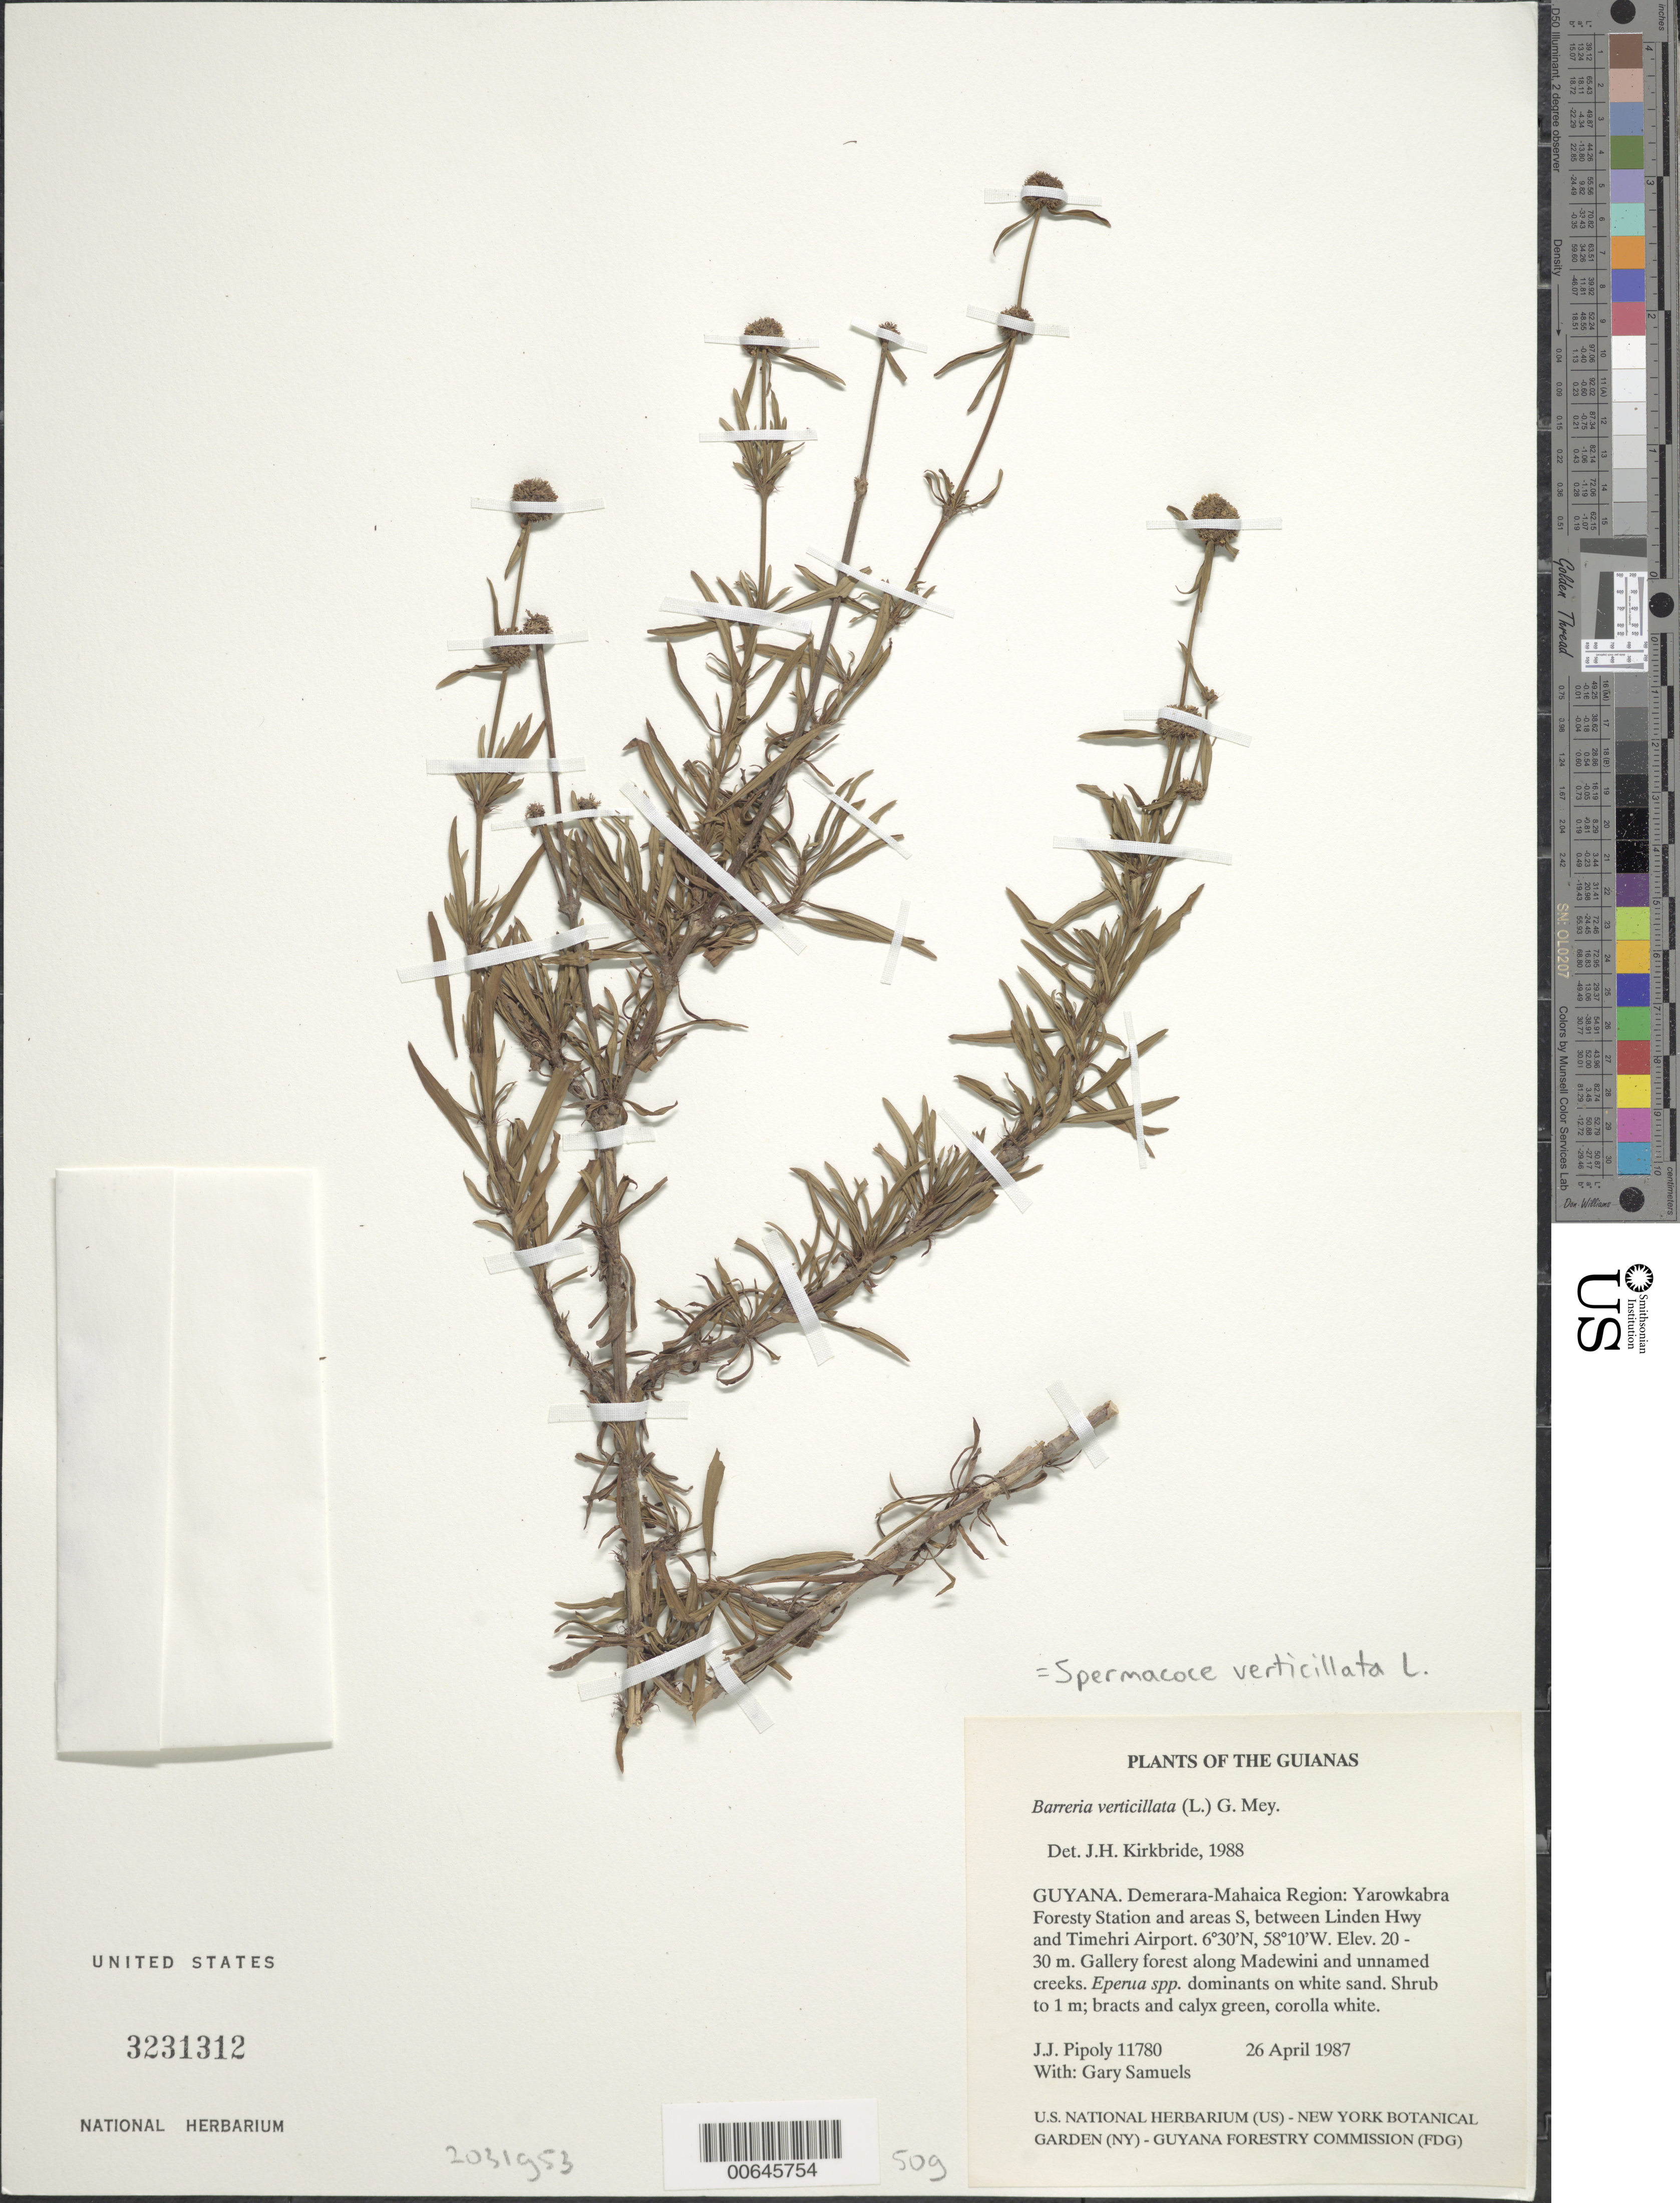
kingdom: Plantae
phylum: Tracheophyta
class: Magnoliopsida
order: Gentianales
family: Rubiaceae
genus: Spermacoce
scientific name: Spermacoce verticillata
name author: L.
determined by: Delprete, P. G., Herb. de Guyane Cay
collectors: J. J. Pipoly & G. Bacchus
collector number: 11780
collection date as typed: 26 April 1987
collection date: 1987-04-26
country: Guyana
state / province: Demerara-Mahaica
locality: Yarowkabra Forestry Station and areas S, between Linden Hwy and Timehri Airport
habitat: Gallery forest along Madewini and unnamed creeks. Eperua spp. dominants on white sand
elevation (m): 20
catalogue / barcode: US 3231312